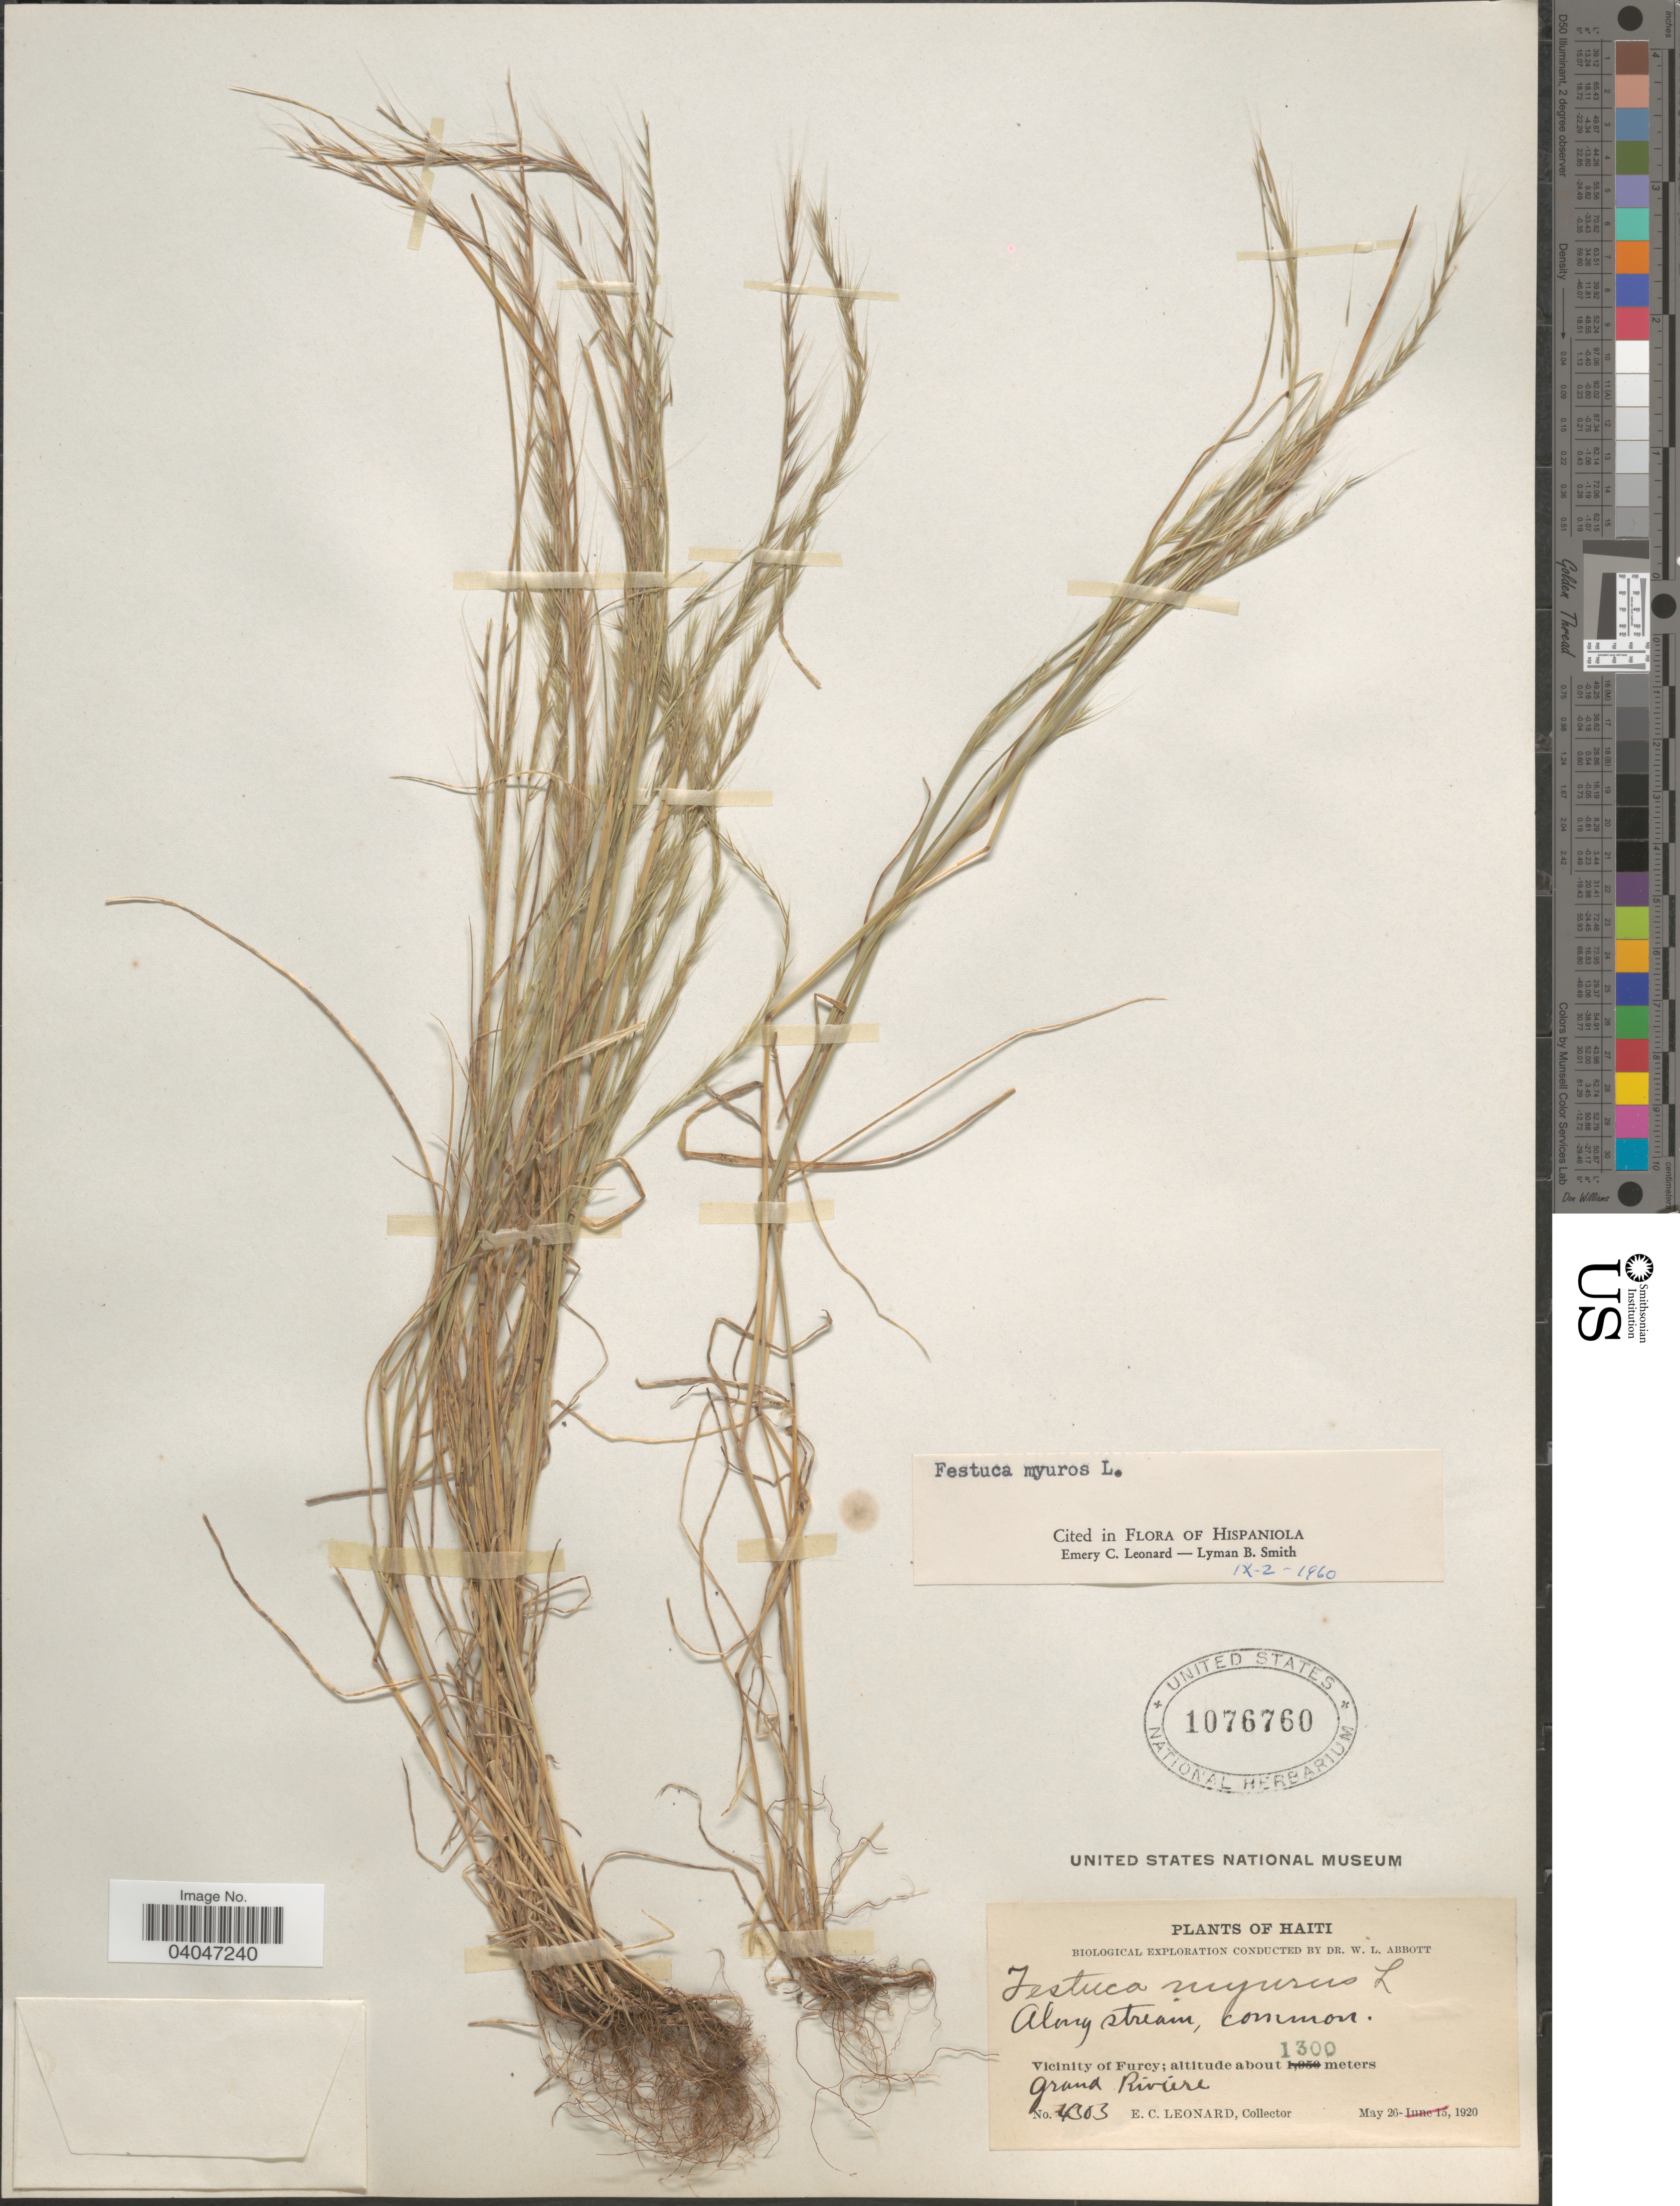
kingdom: Plantae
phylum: Tracheophyta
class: Liliopsida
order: Poales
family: Poaceae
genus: Festuca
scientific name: Festuca myuros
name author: L.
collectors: E. C. Leonard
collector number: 4303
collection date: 1920-05-26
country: Haiti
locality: Vicinity of Furcy. Grand Riviere.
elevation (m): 1300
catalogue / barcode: US 1076760